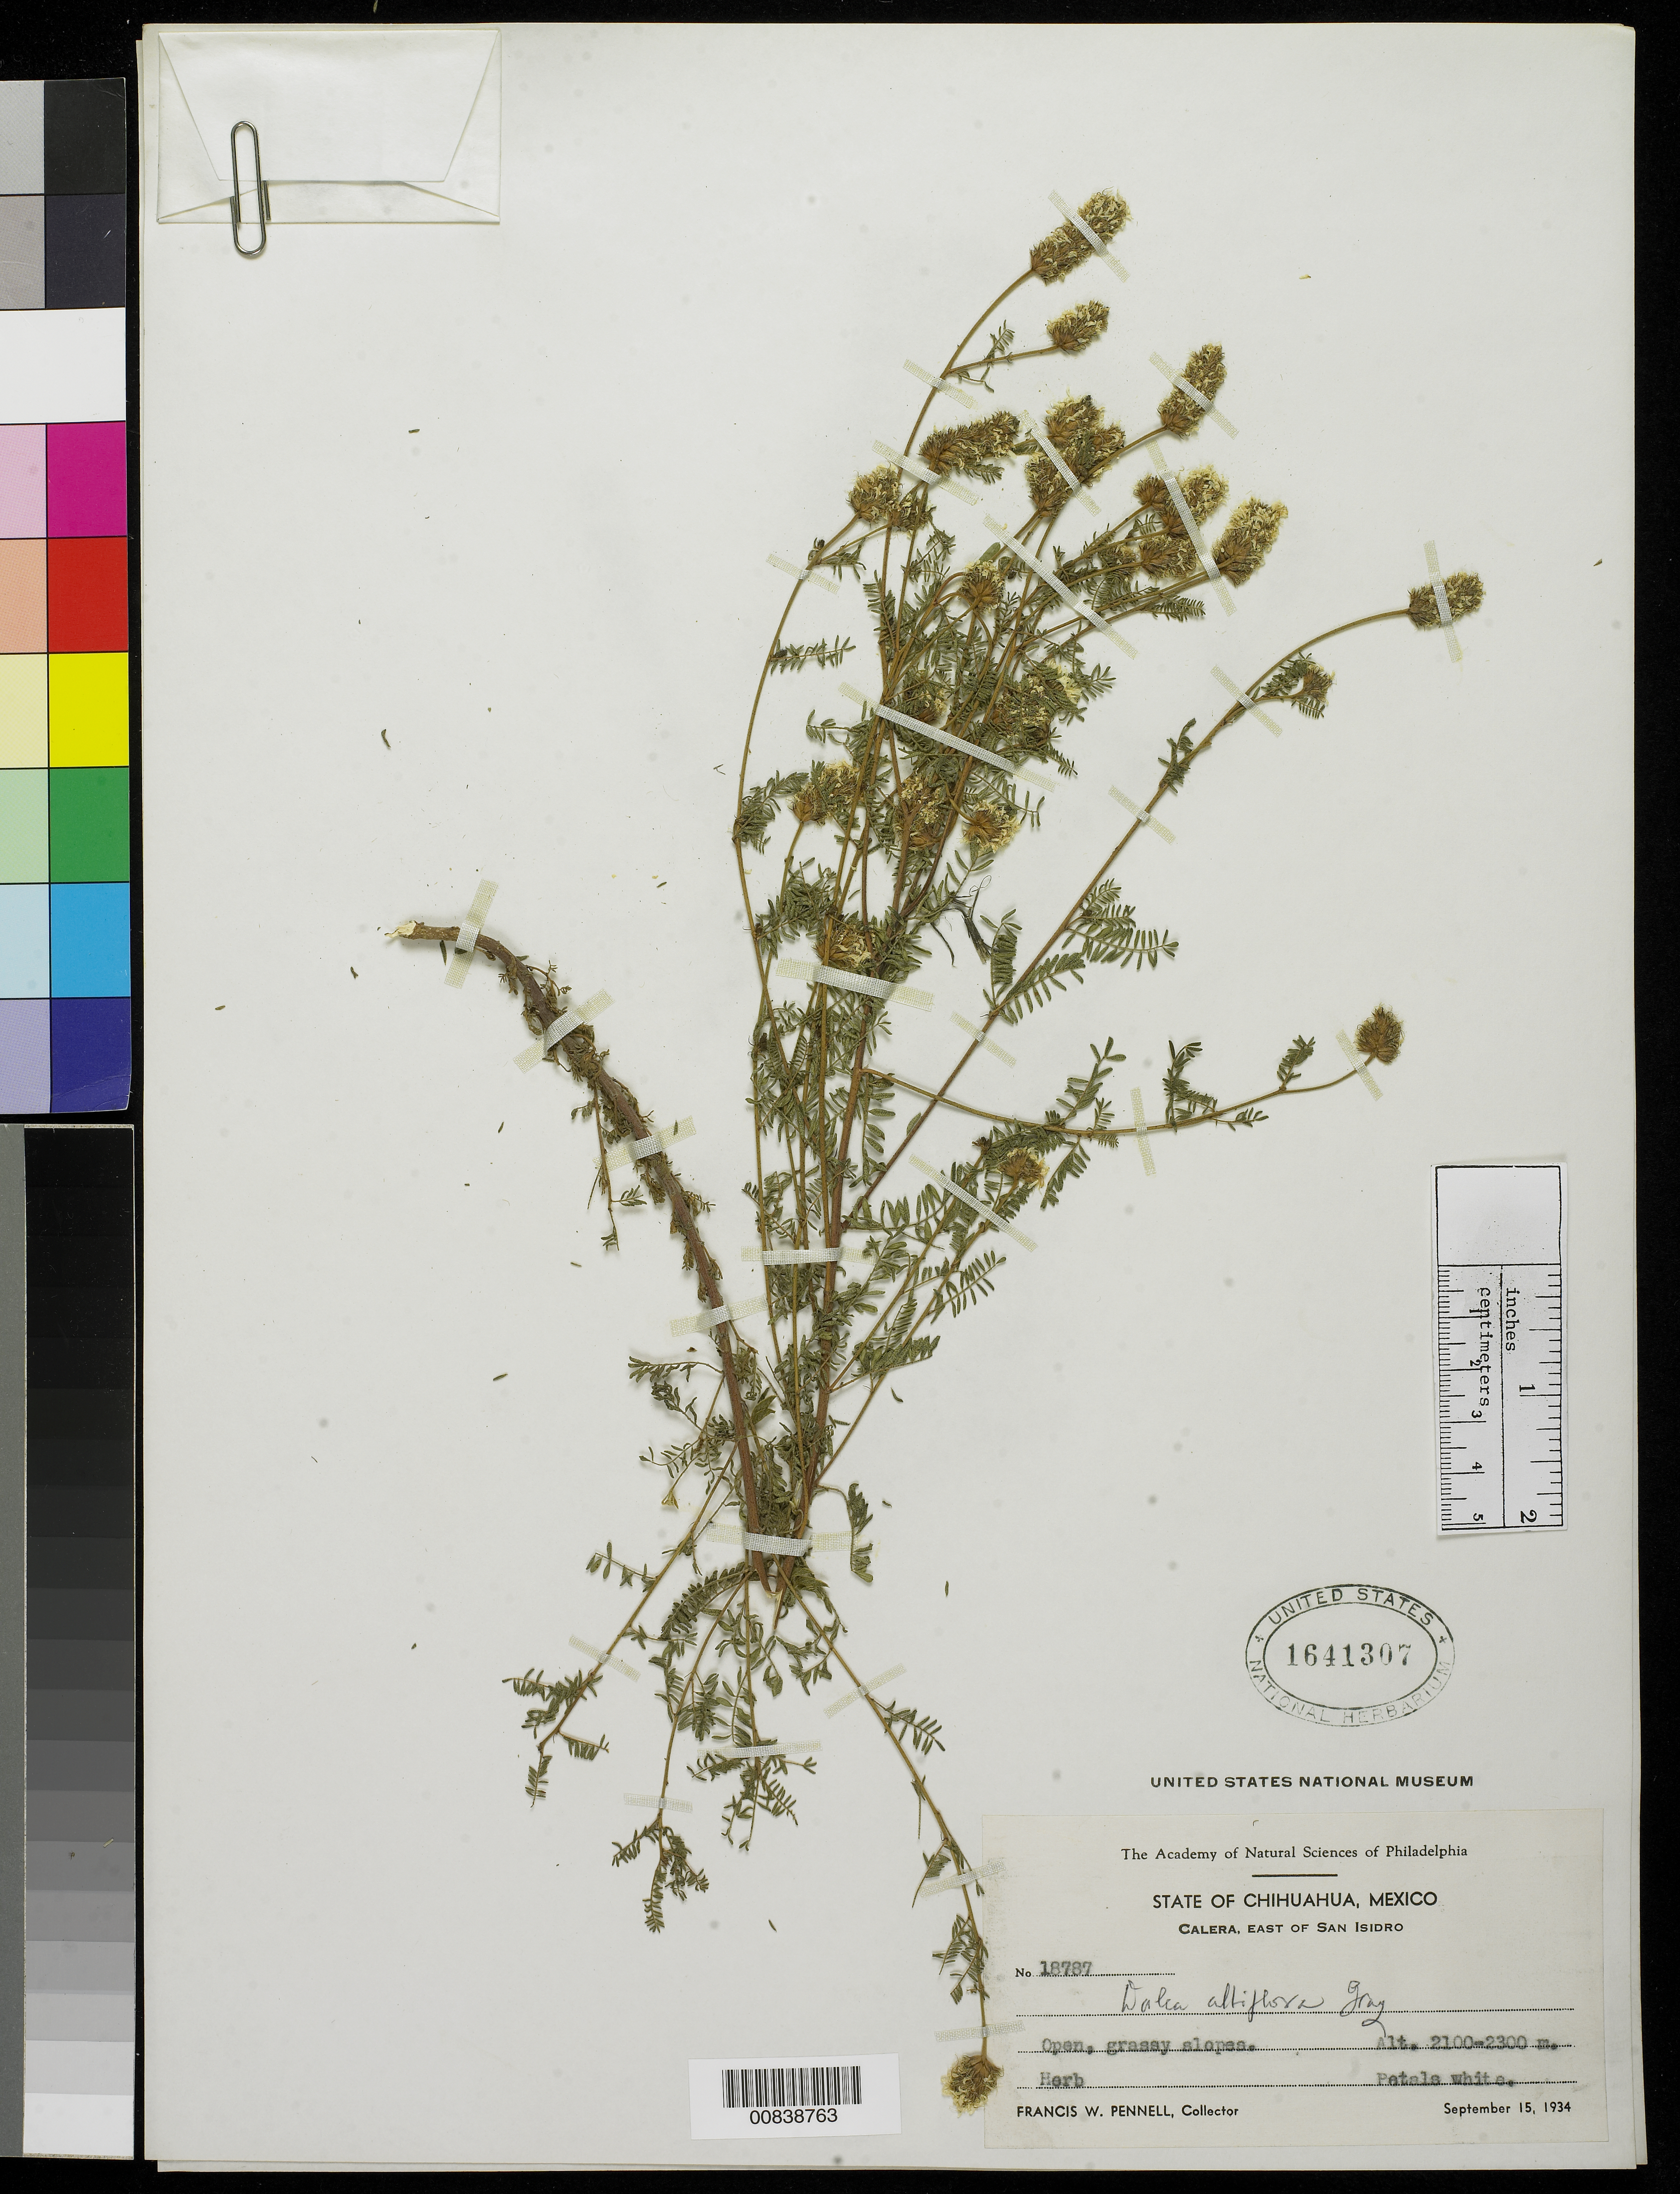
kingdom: Plantae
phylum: Tracheophyta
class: Magnoliopsida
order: Fabales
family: Fabaceae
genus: Dalea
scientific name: Dalea albiflora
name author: A. Gray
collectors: F. W. Pennell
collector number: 18787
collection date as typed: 15 Sep 1934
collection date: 1934-09-15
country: Mexico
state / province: Chihuahua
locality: Calera, east of San Isidro, Chihuahua.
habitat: Open, grassy slopes.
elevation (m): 2300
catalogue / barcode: US 1641307